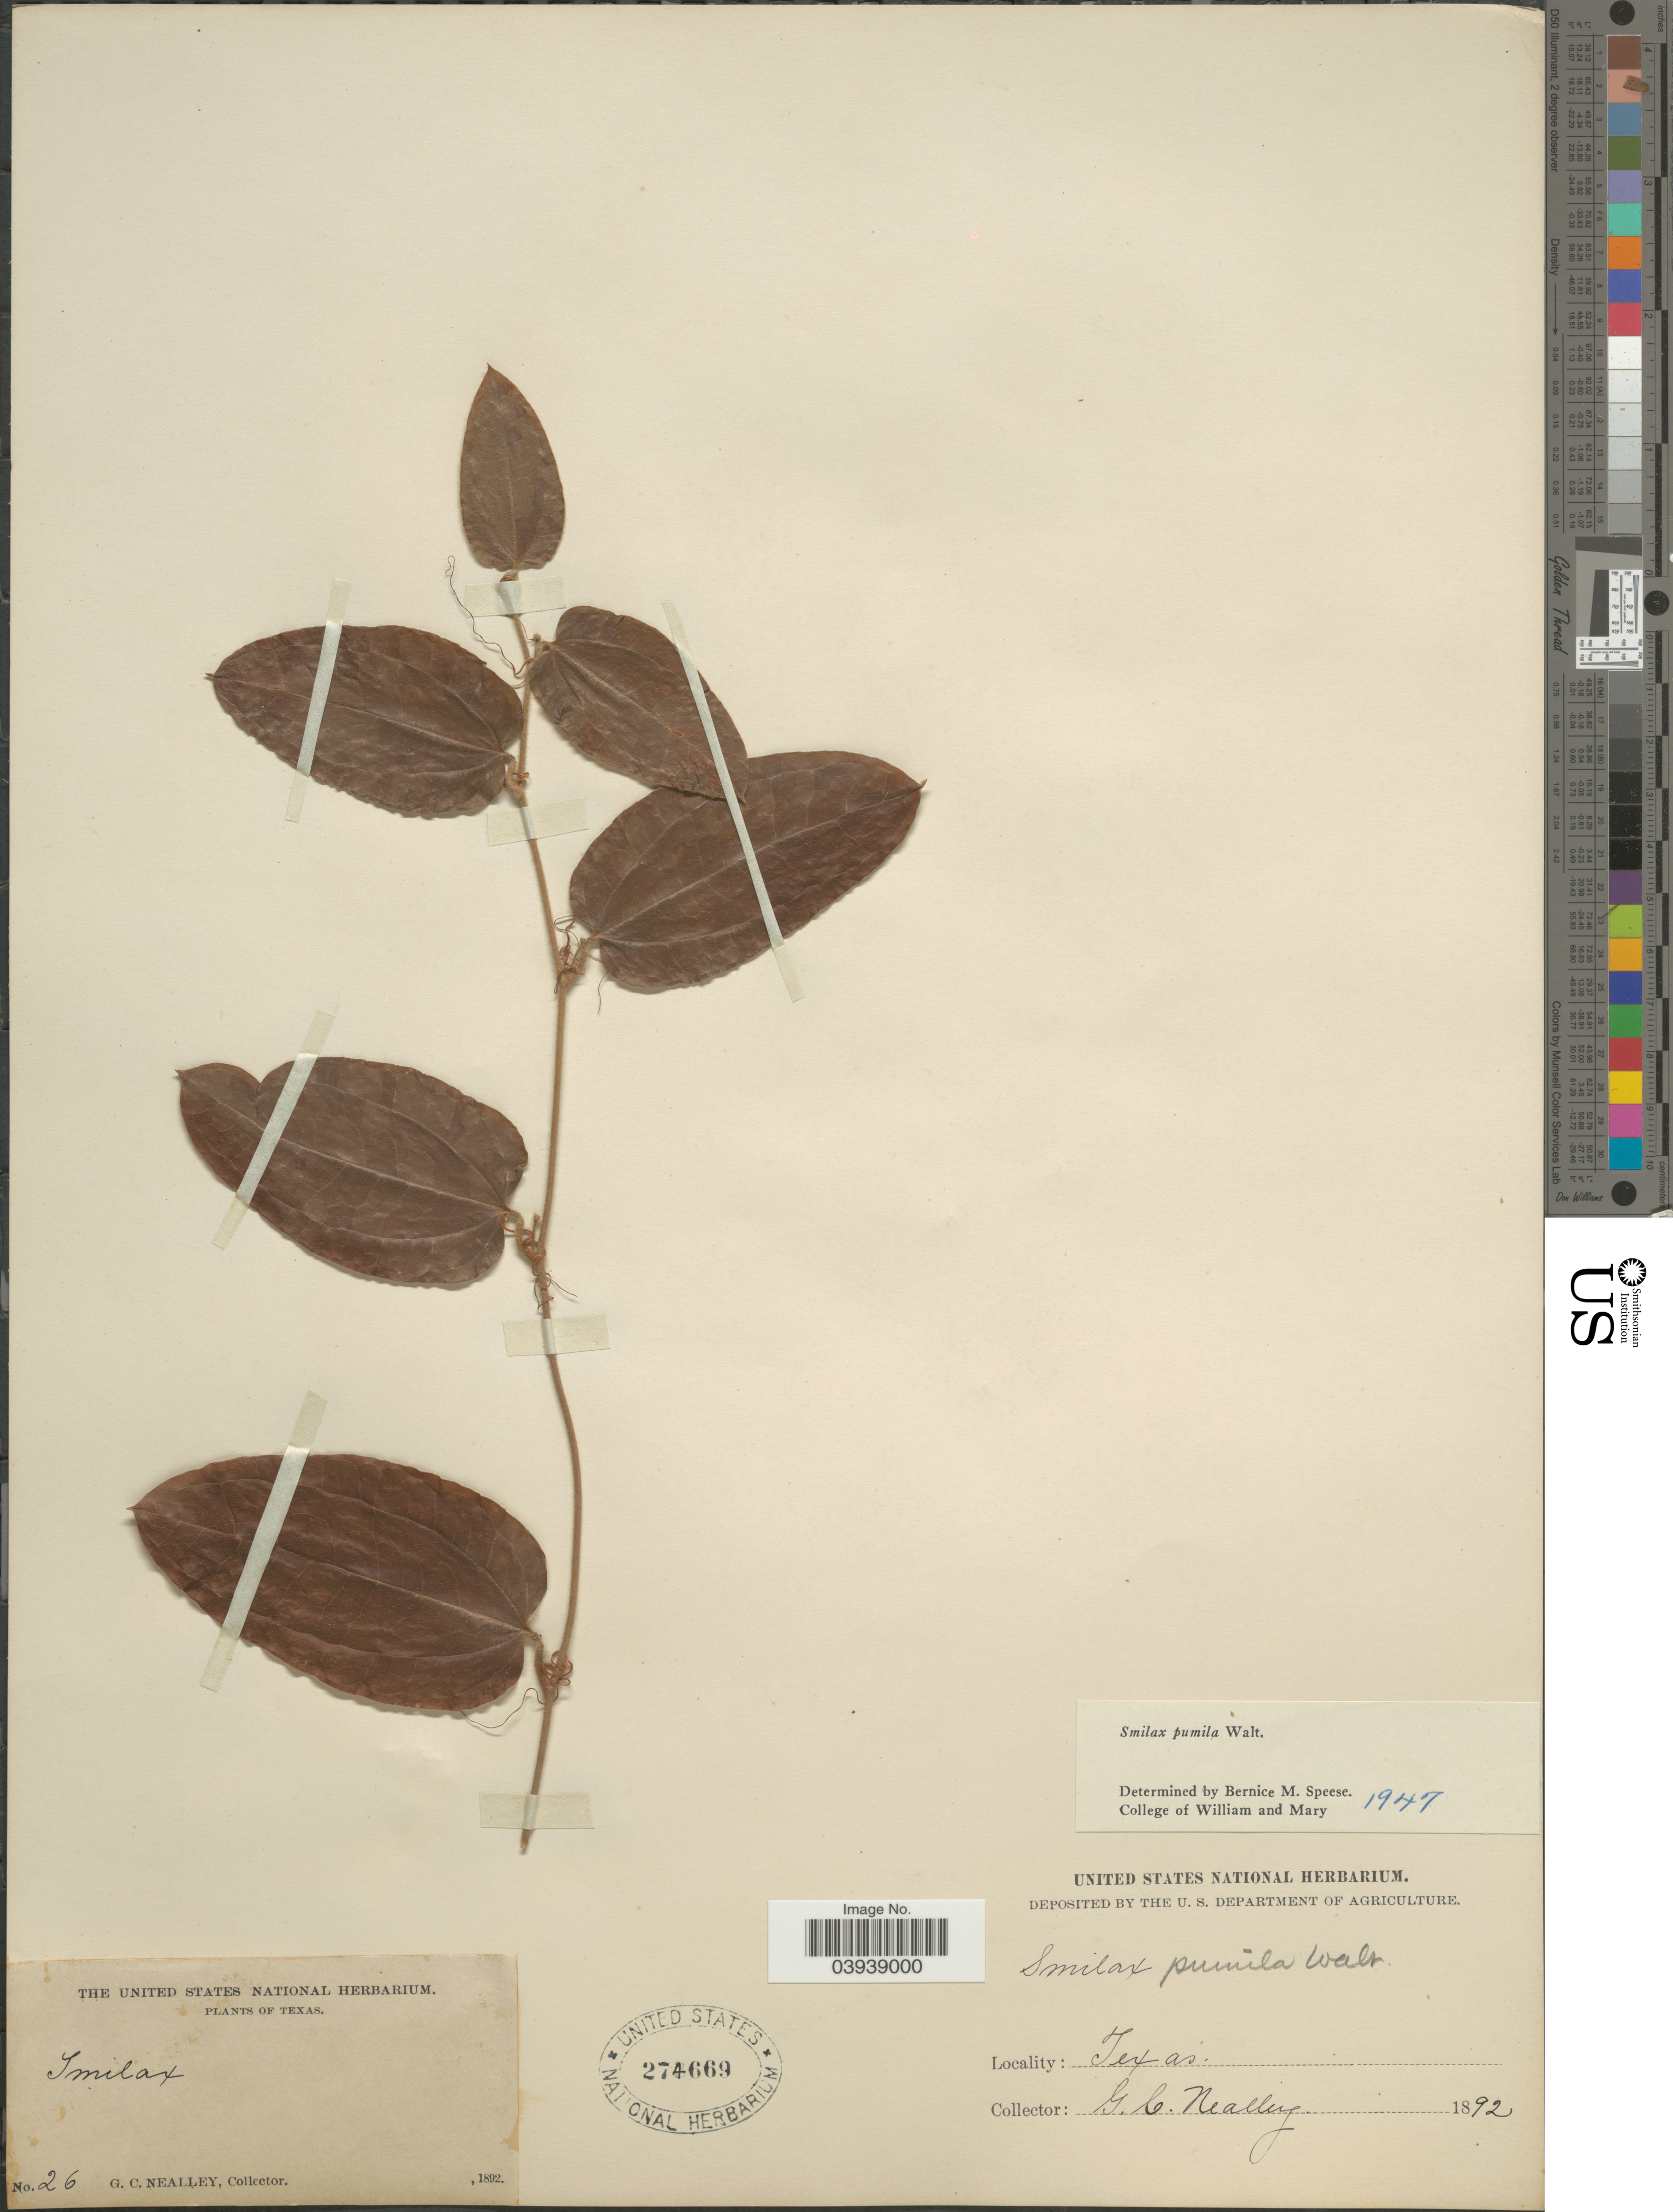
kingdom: Plantae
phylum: Tracheophyta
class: Liliopsida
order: Liliales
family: Smilacaceae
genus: Smilax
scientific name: Smilax pumila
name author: Walter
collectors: G. C. Nealley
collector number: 26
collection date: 1892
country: United States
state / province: Texas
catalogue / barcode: US 274669